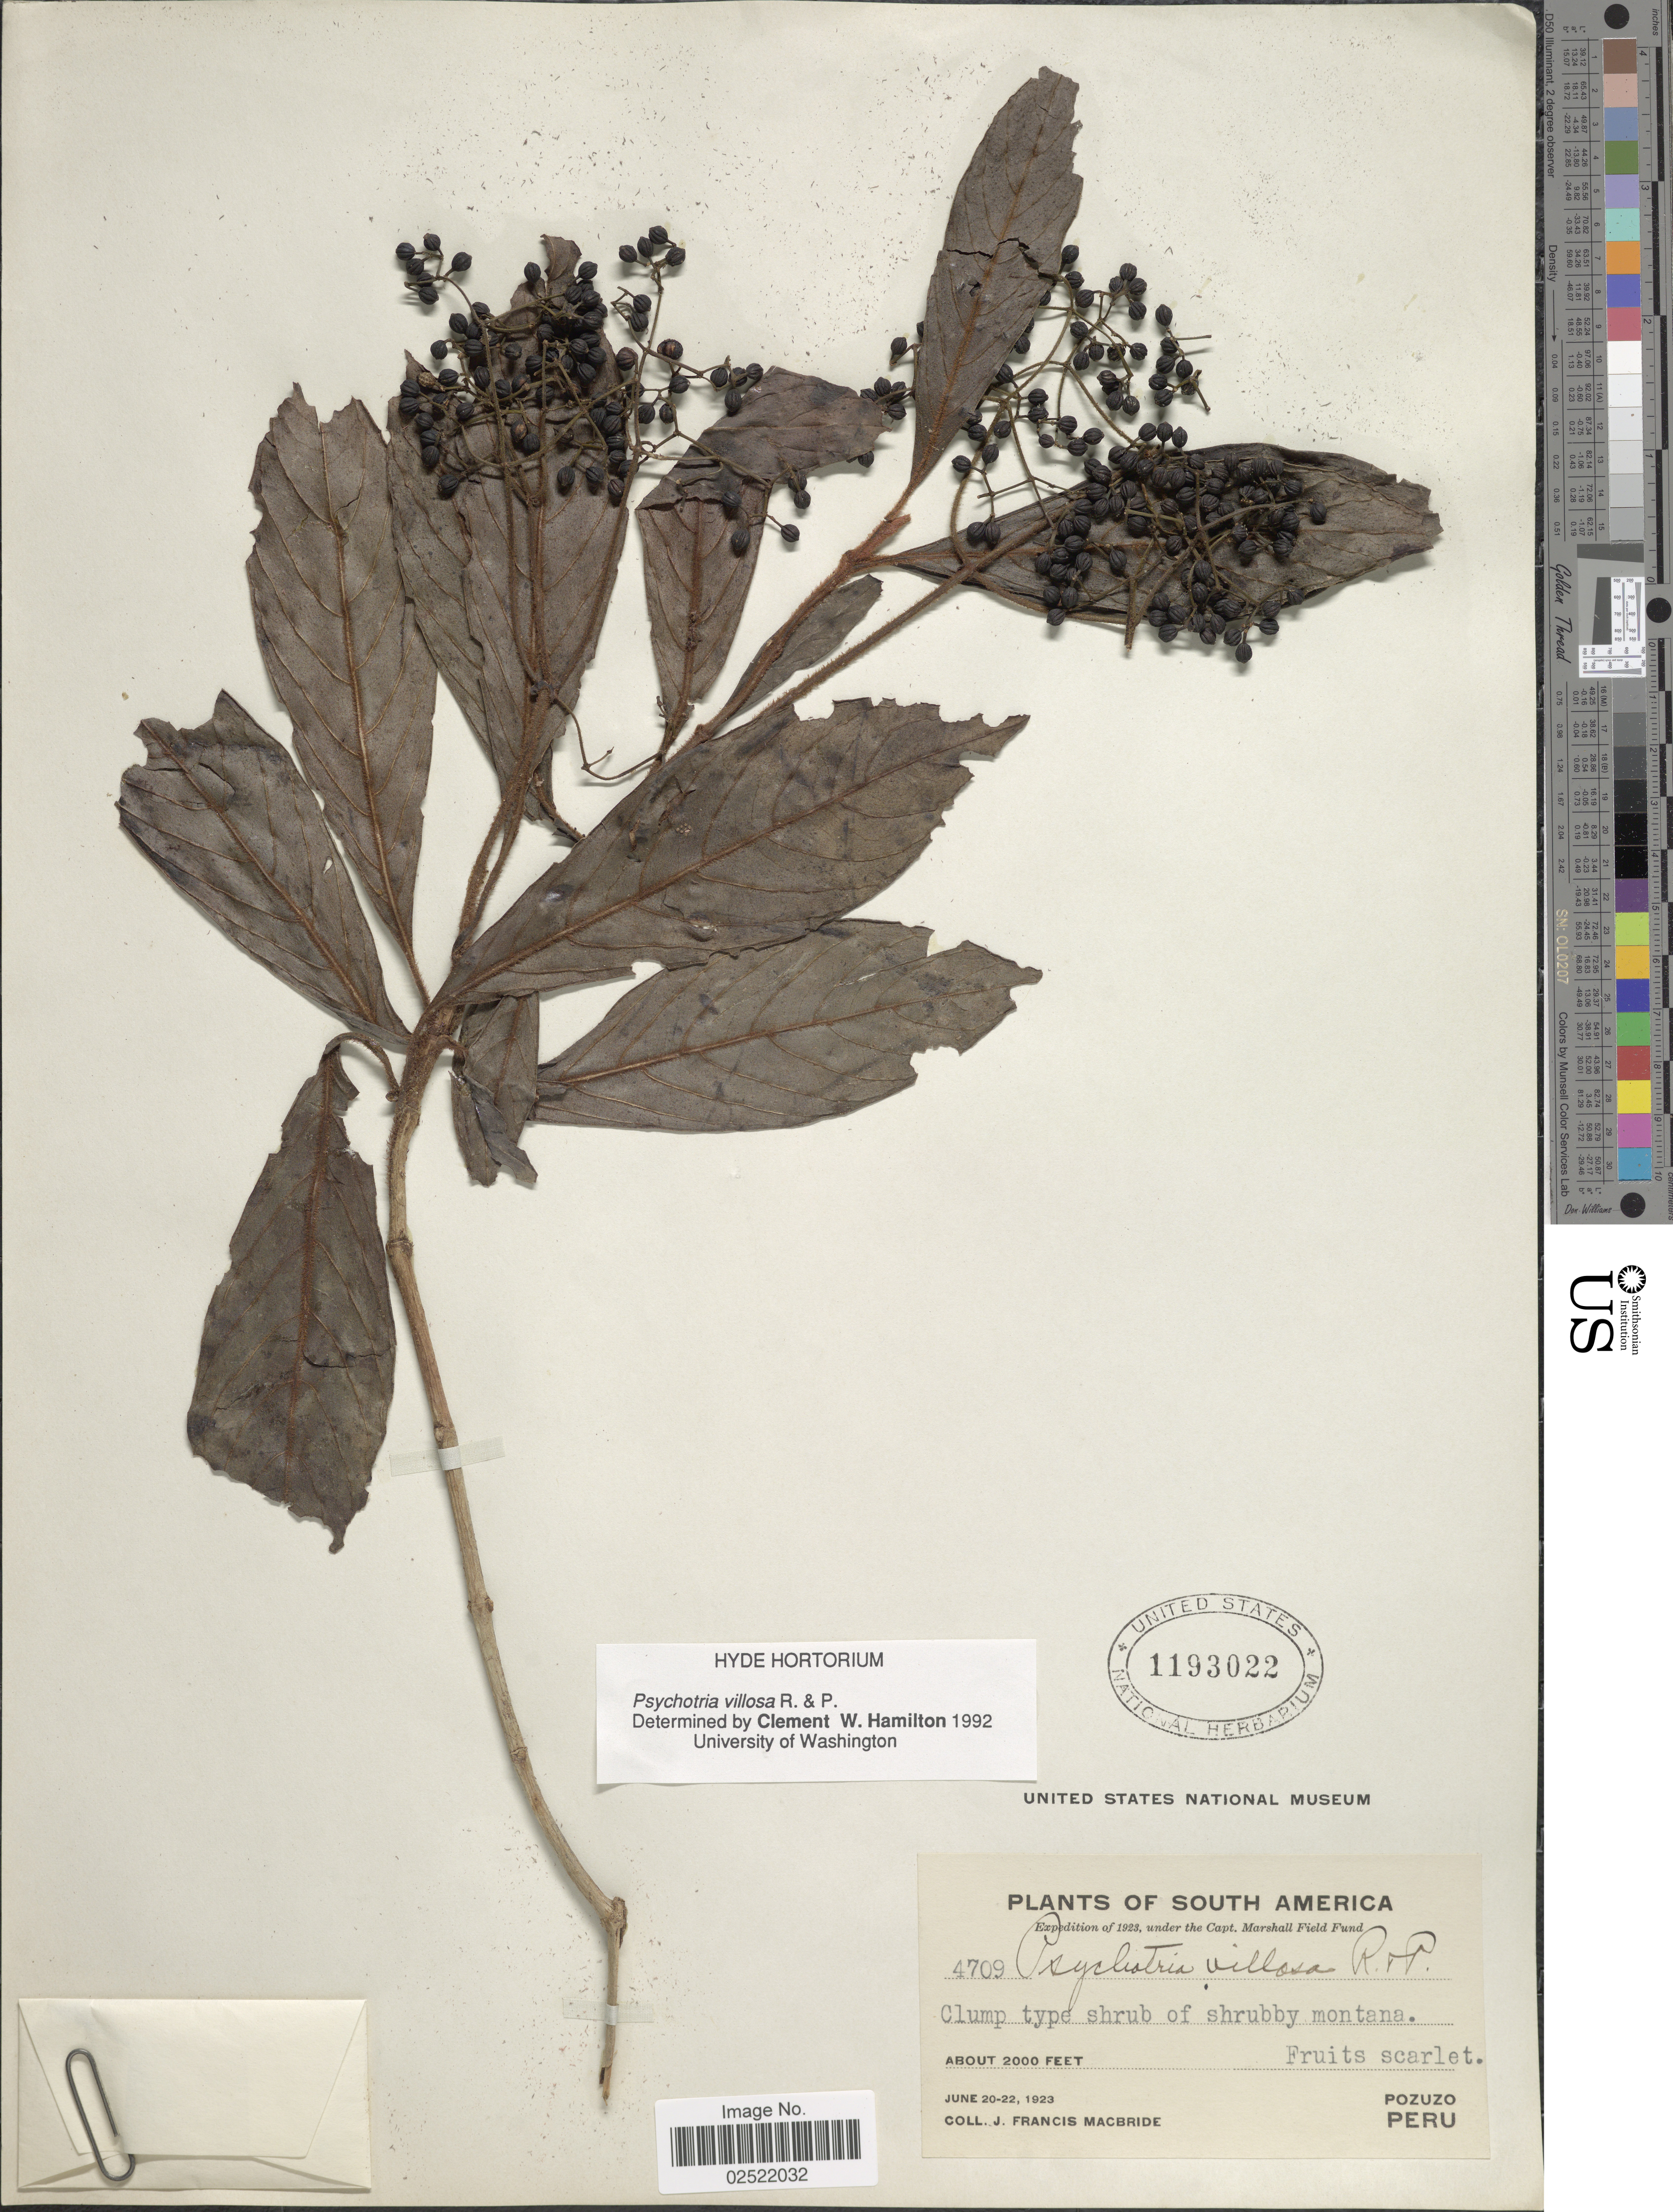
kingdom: Plantae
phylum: Tracheophyta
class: Magnoliopsida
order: Gentianales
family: Rubiaceae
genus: Psychotria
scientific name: Psychotria villosa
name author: Ruiz & Pav.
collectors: J. F. Macbride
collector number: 4709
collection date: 1923-06-20/1923-06-22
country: Peru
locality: Pozuzo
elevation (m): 610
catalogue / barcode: US 1193022